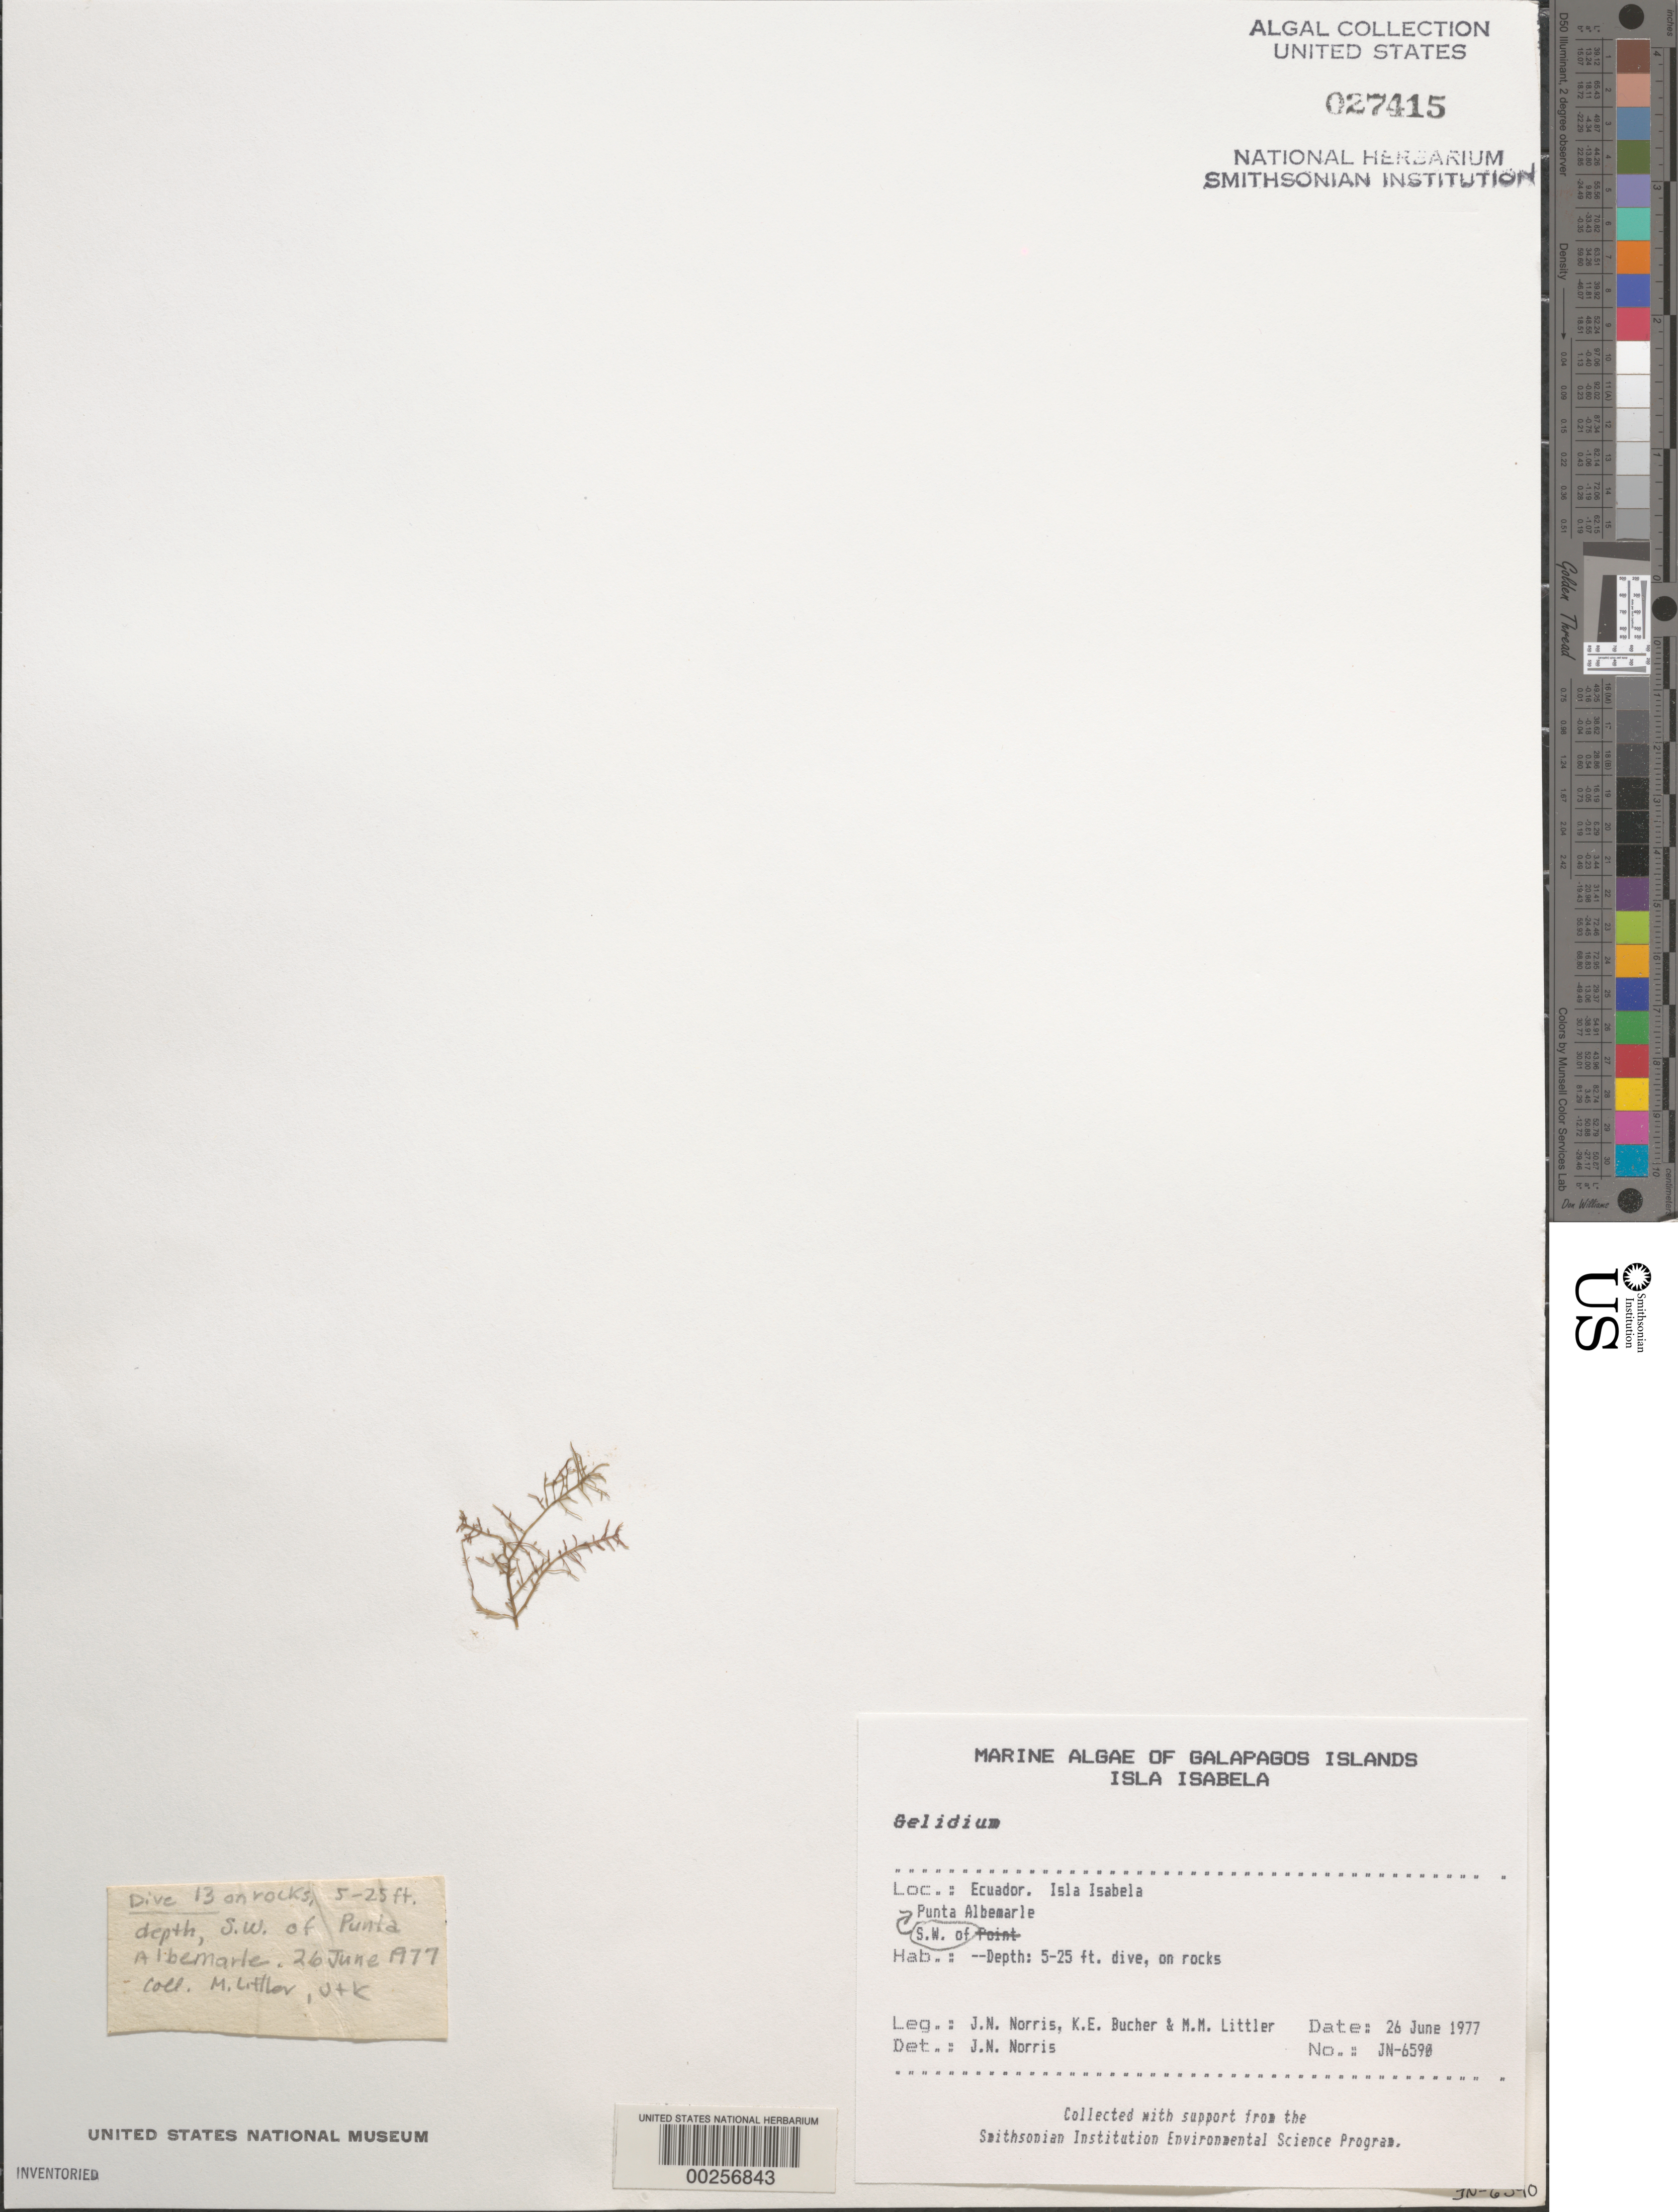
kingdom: Plantae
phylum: Rhodophyta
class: Florideophyceae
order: Gelidiales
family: Gelidiaceae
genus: Gelidium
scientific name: Gelidium sp.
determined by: Norris, James N.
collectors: J. N. Norris, K. E. Bucher & M. M. Littler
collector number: JN-6590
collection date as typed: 26 Jun 1977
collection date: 1977-06-26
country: Ecuador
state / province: Colón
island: Isabela [Albemarle]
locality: Southwest of Punta Albemarle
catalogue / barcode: US 27415